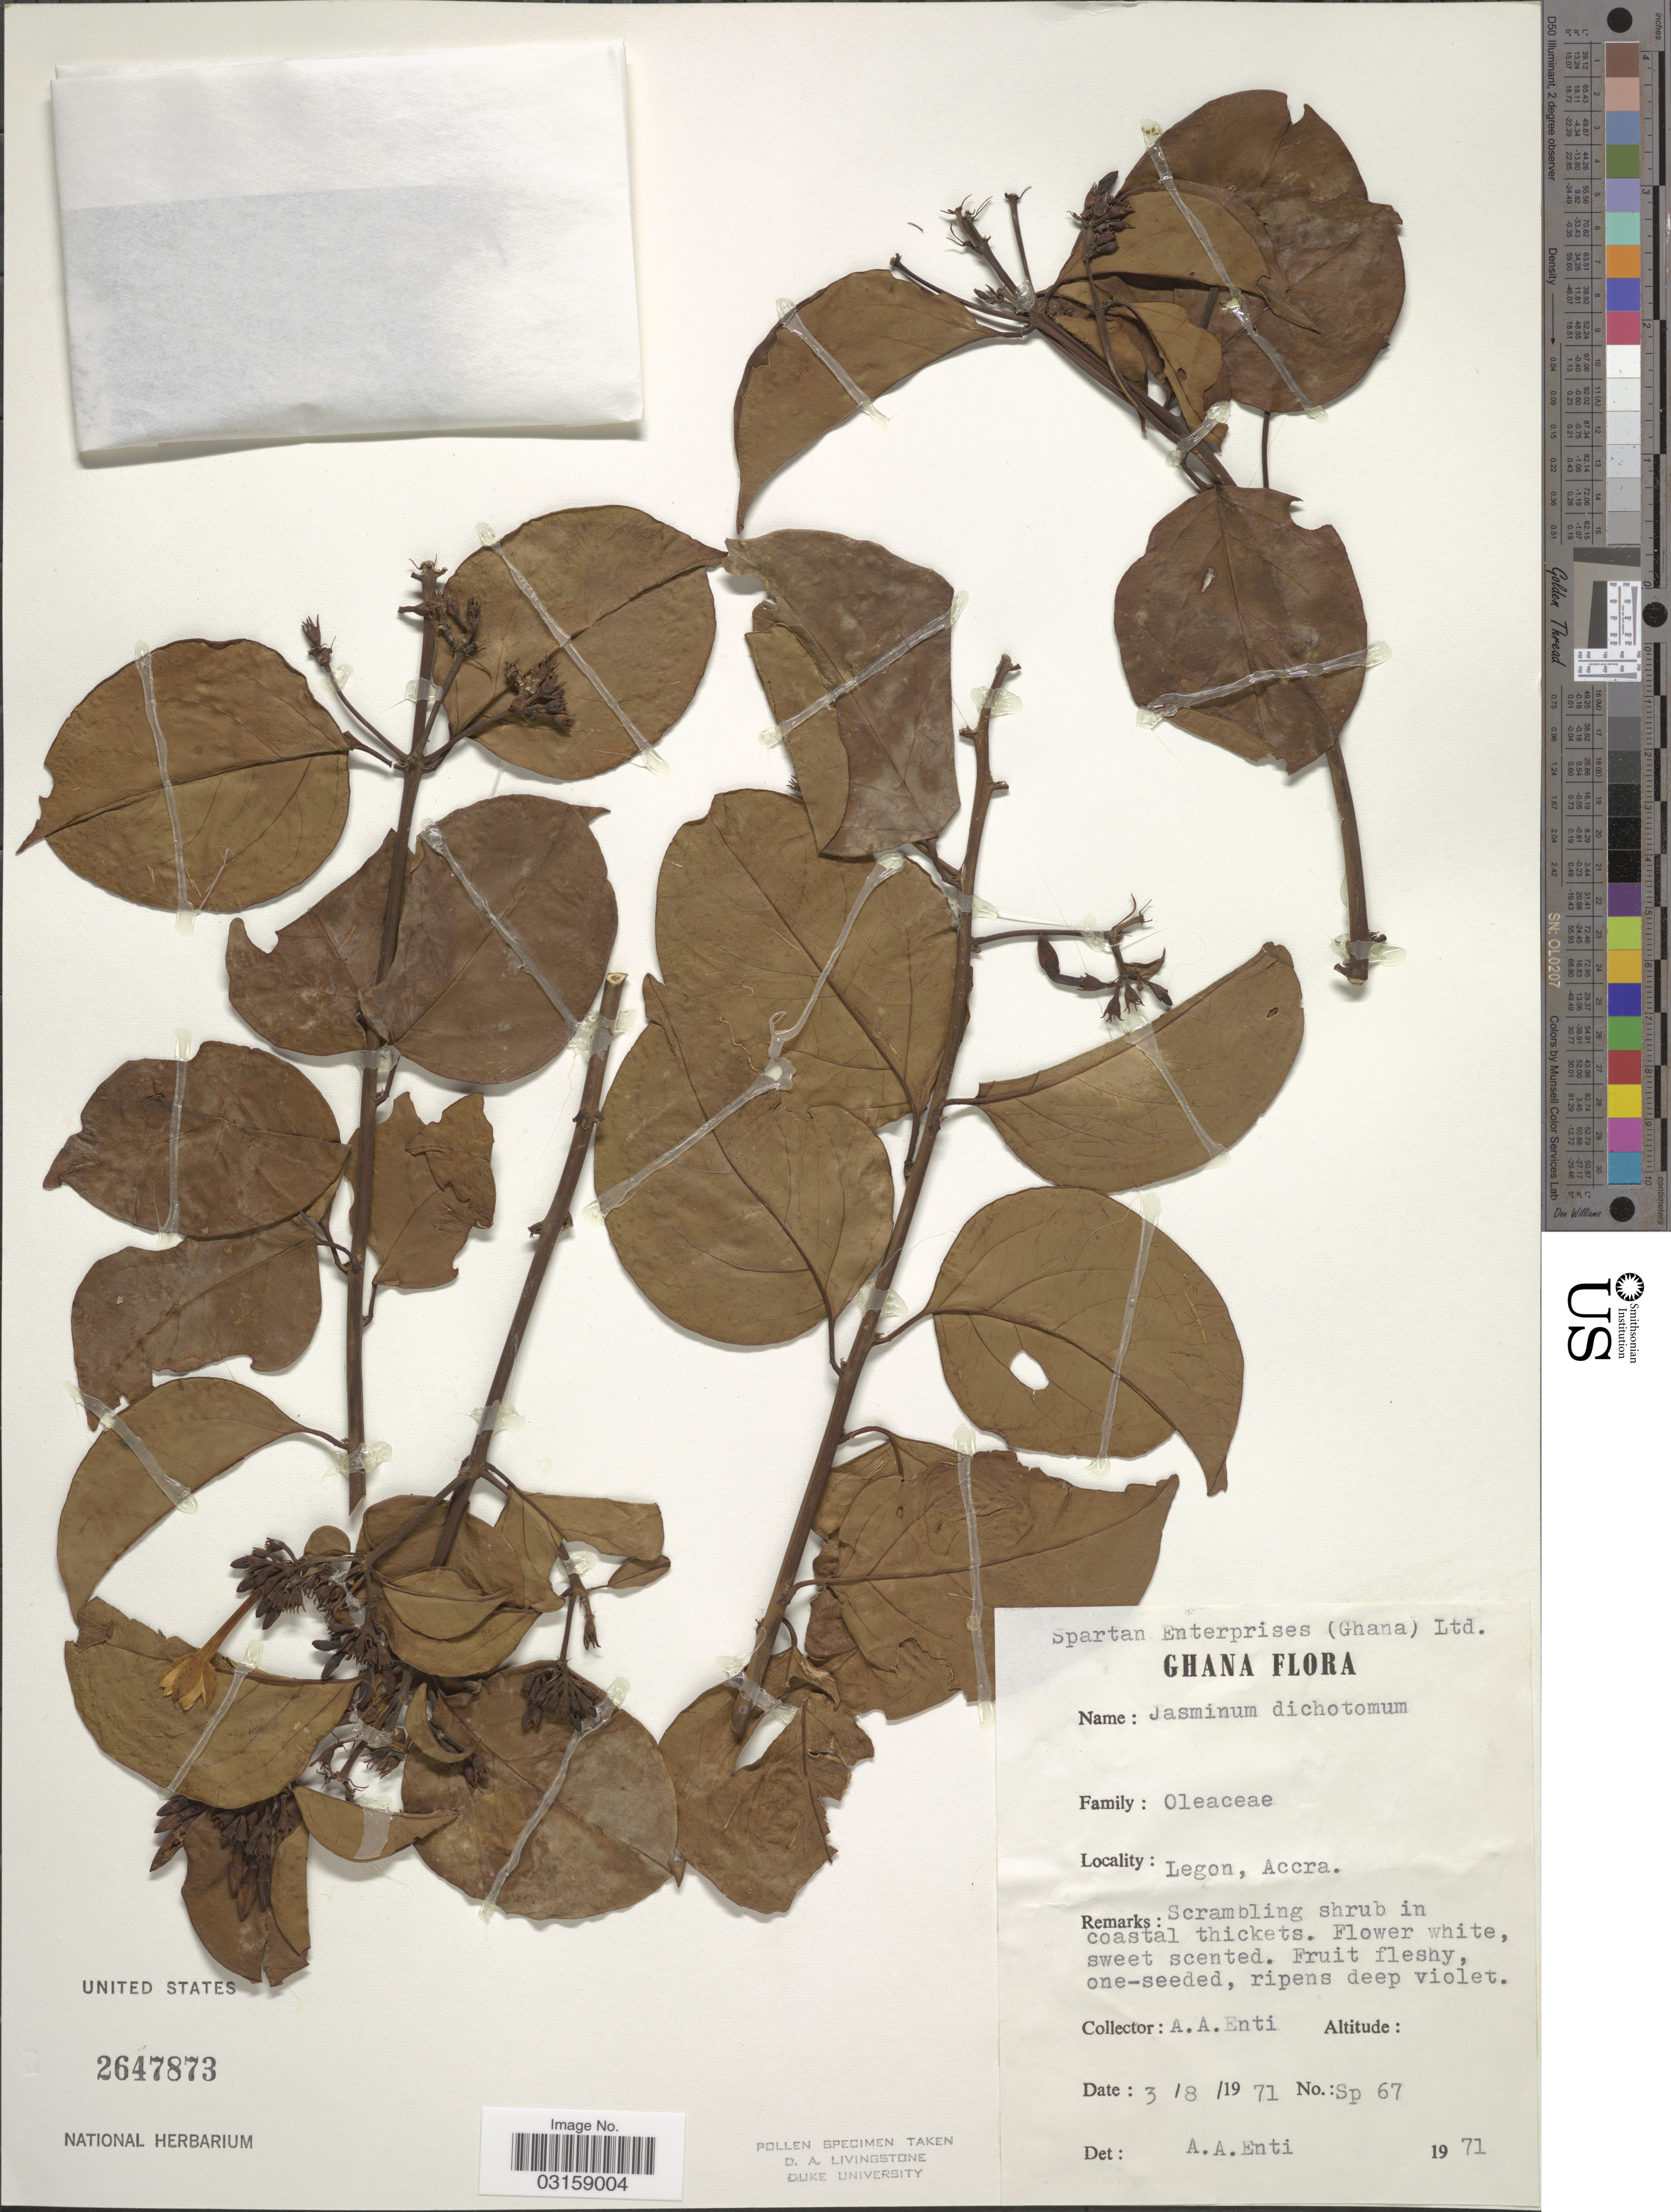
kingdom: Plantae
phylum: Tracheophyta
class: Magnoliopsida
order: Lamiales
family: Oleaceae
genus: Jasminum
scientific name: Jasminum dichotomum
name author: Vahl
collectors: A. Enti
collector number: Sp 67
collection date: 1971-08-03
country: Ghana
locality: Legon, Accra.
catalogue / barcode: US 2647873